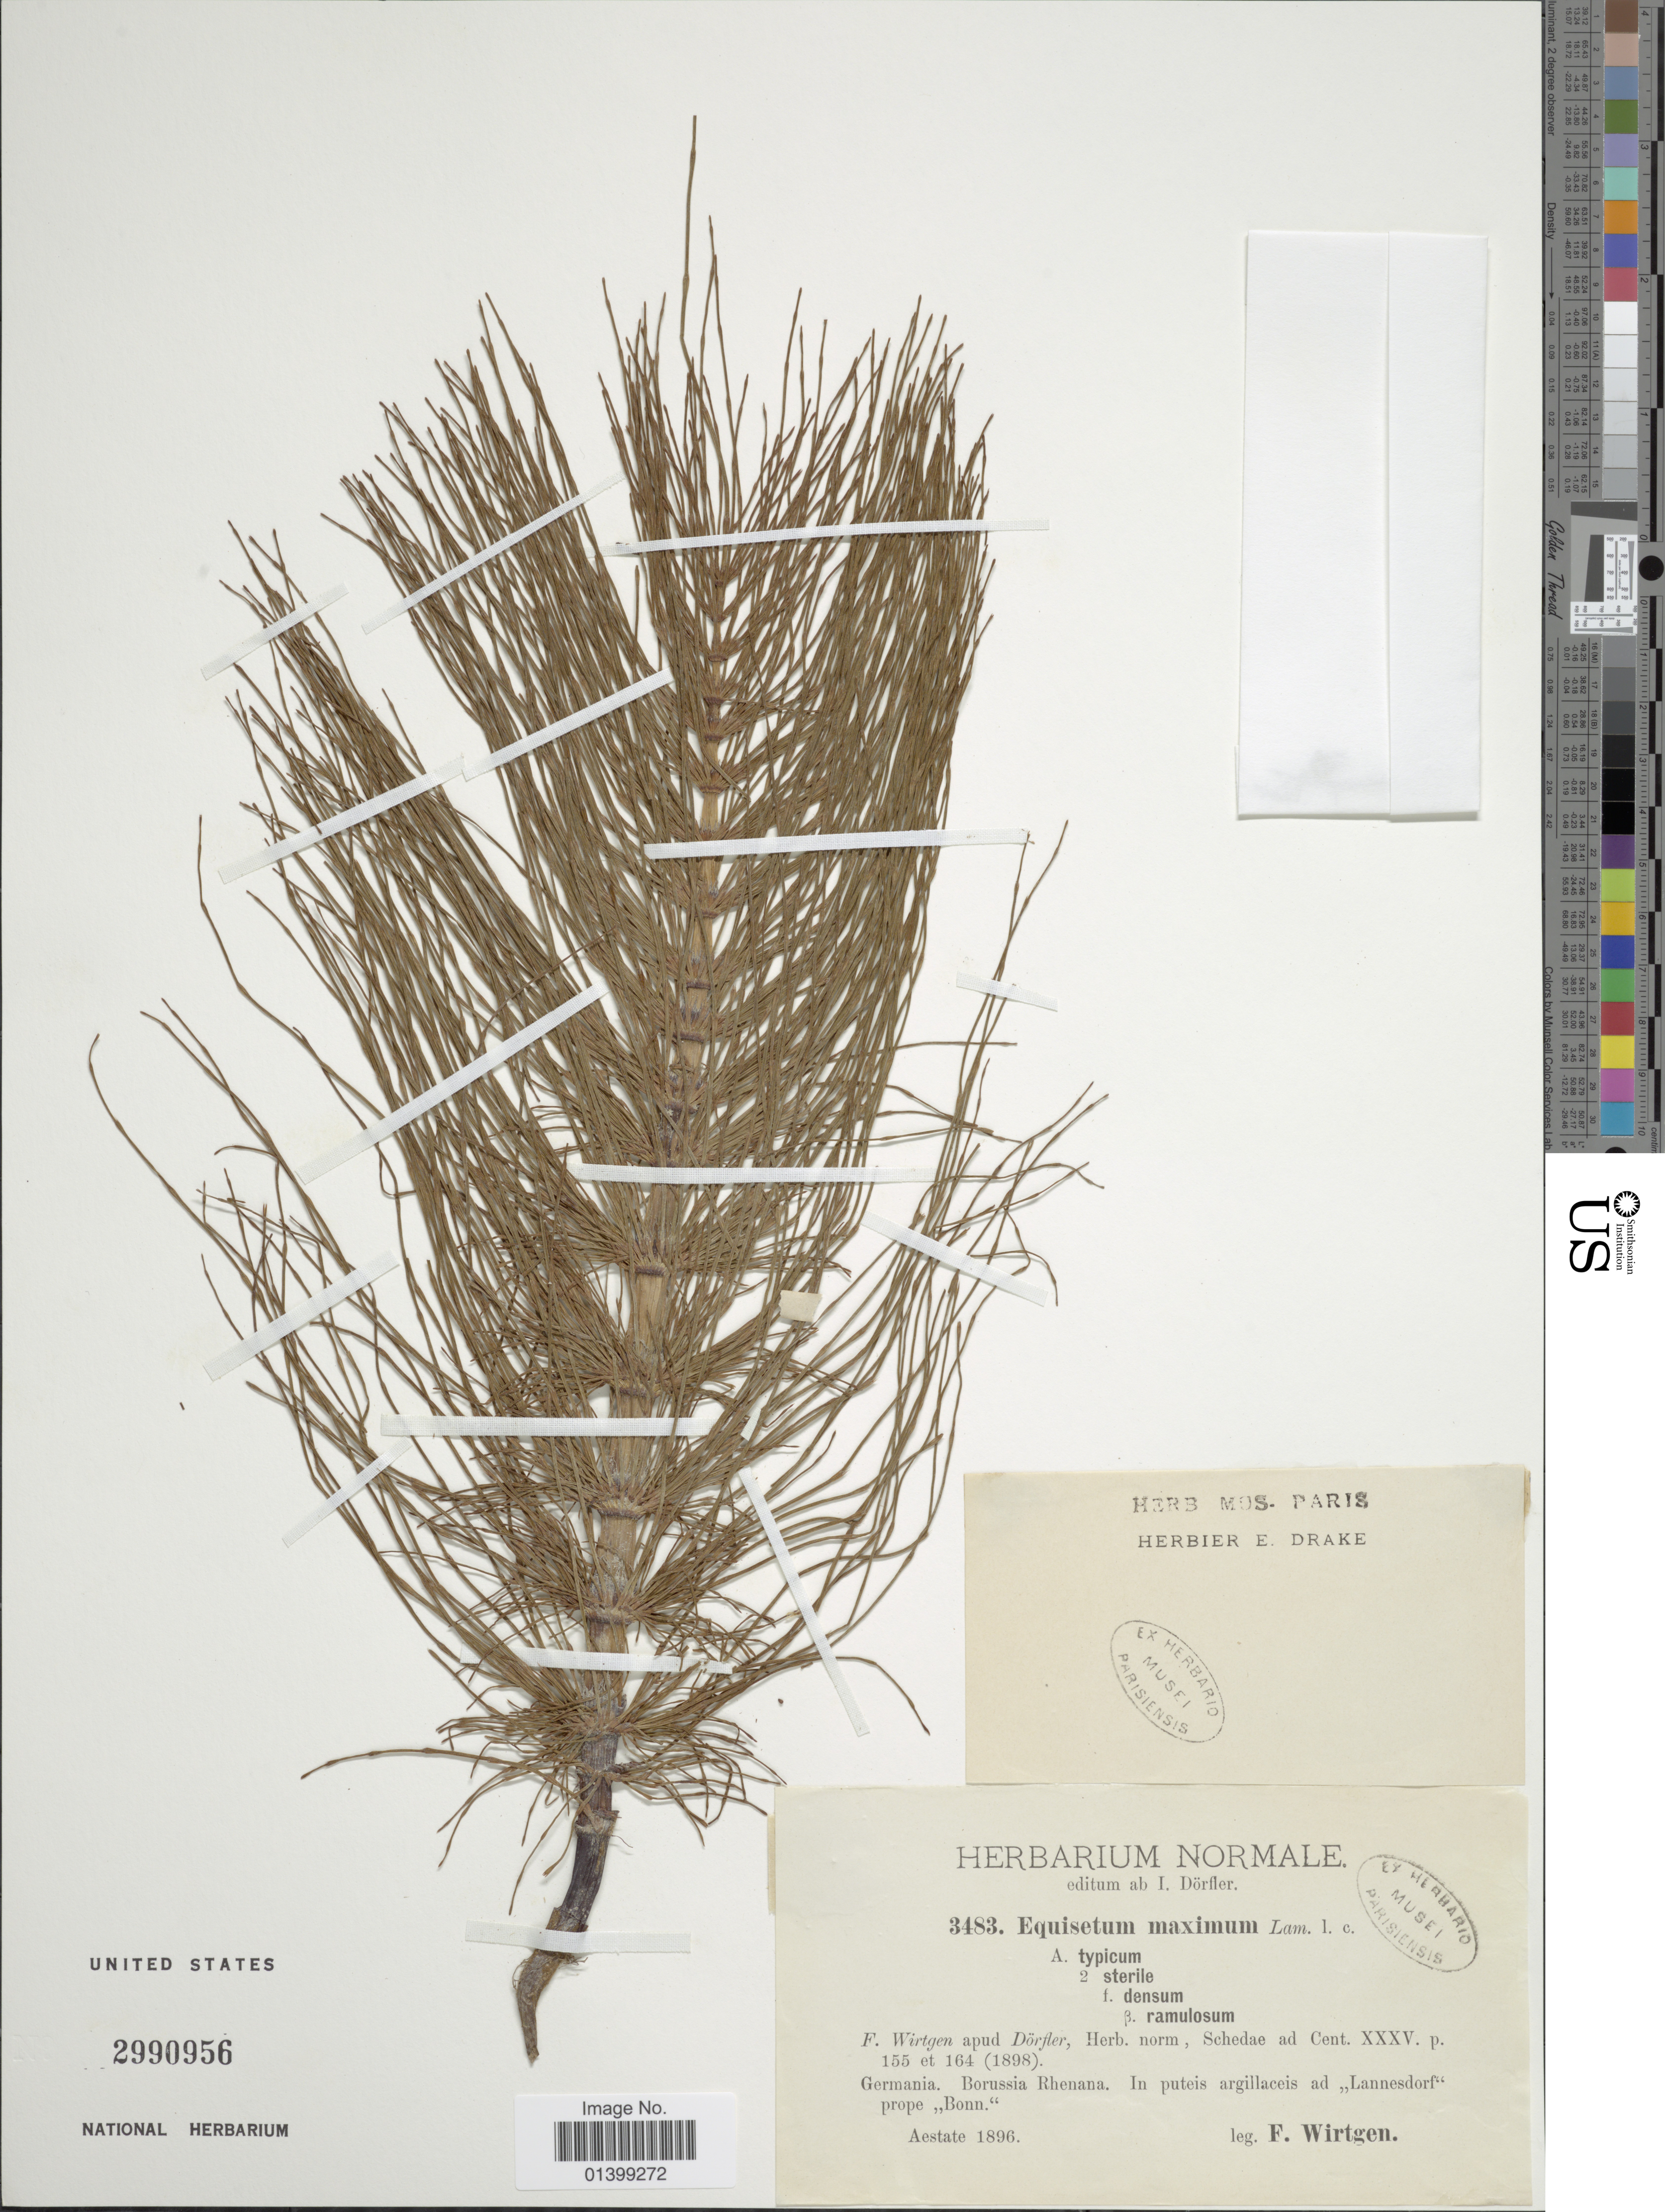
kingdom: Plantae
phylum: Tracheophyta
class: Polypodiopsida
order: Equisetales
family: Equisetaceae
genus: Equisetum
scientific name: Equisetum telmateia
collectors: F. Wirtgen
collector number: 3483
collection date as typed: Aestate 1896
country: Germany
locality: Germania. Borussia Rhenana. In puteis argillaceis ad ,,Lannesdorf" prope ,,Bonn"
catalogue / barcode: US 2990956